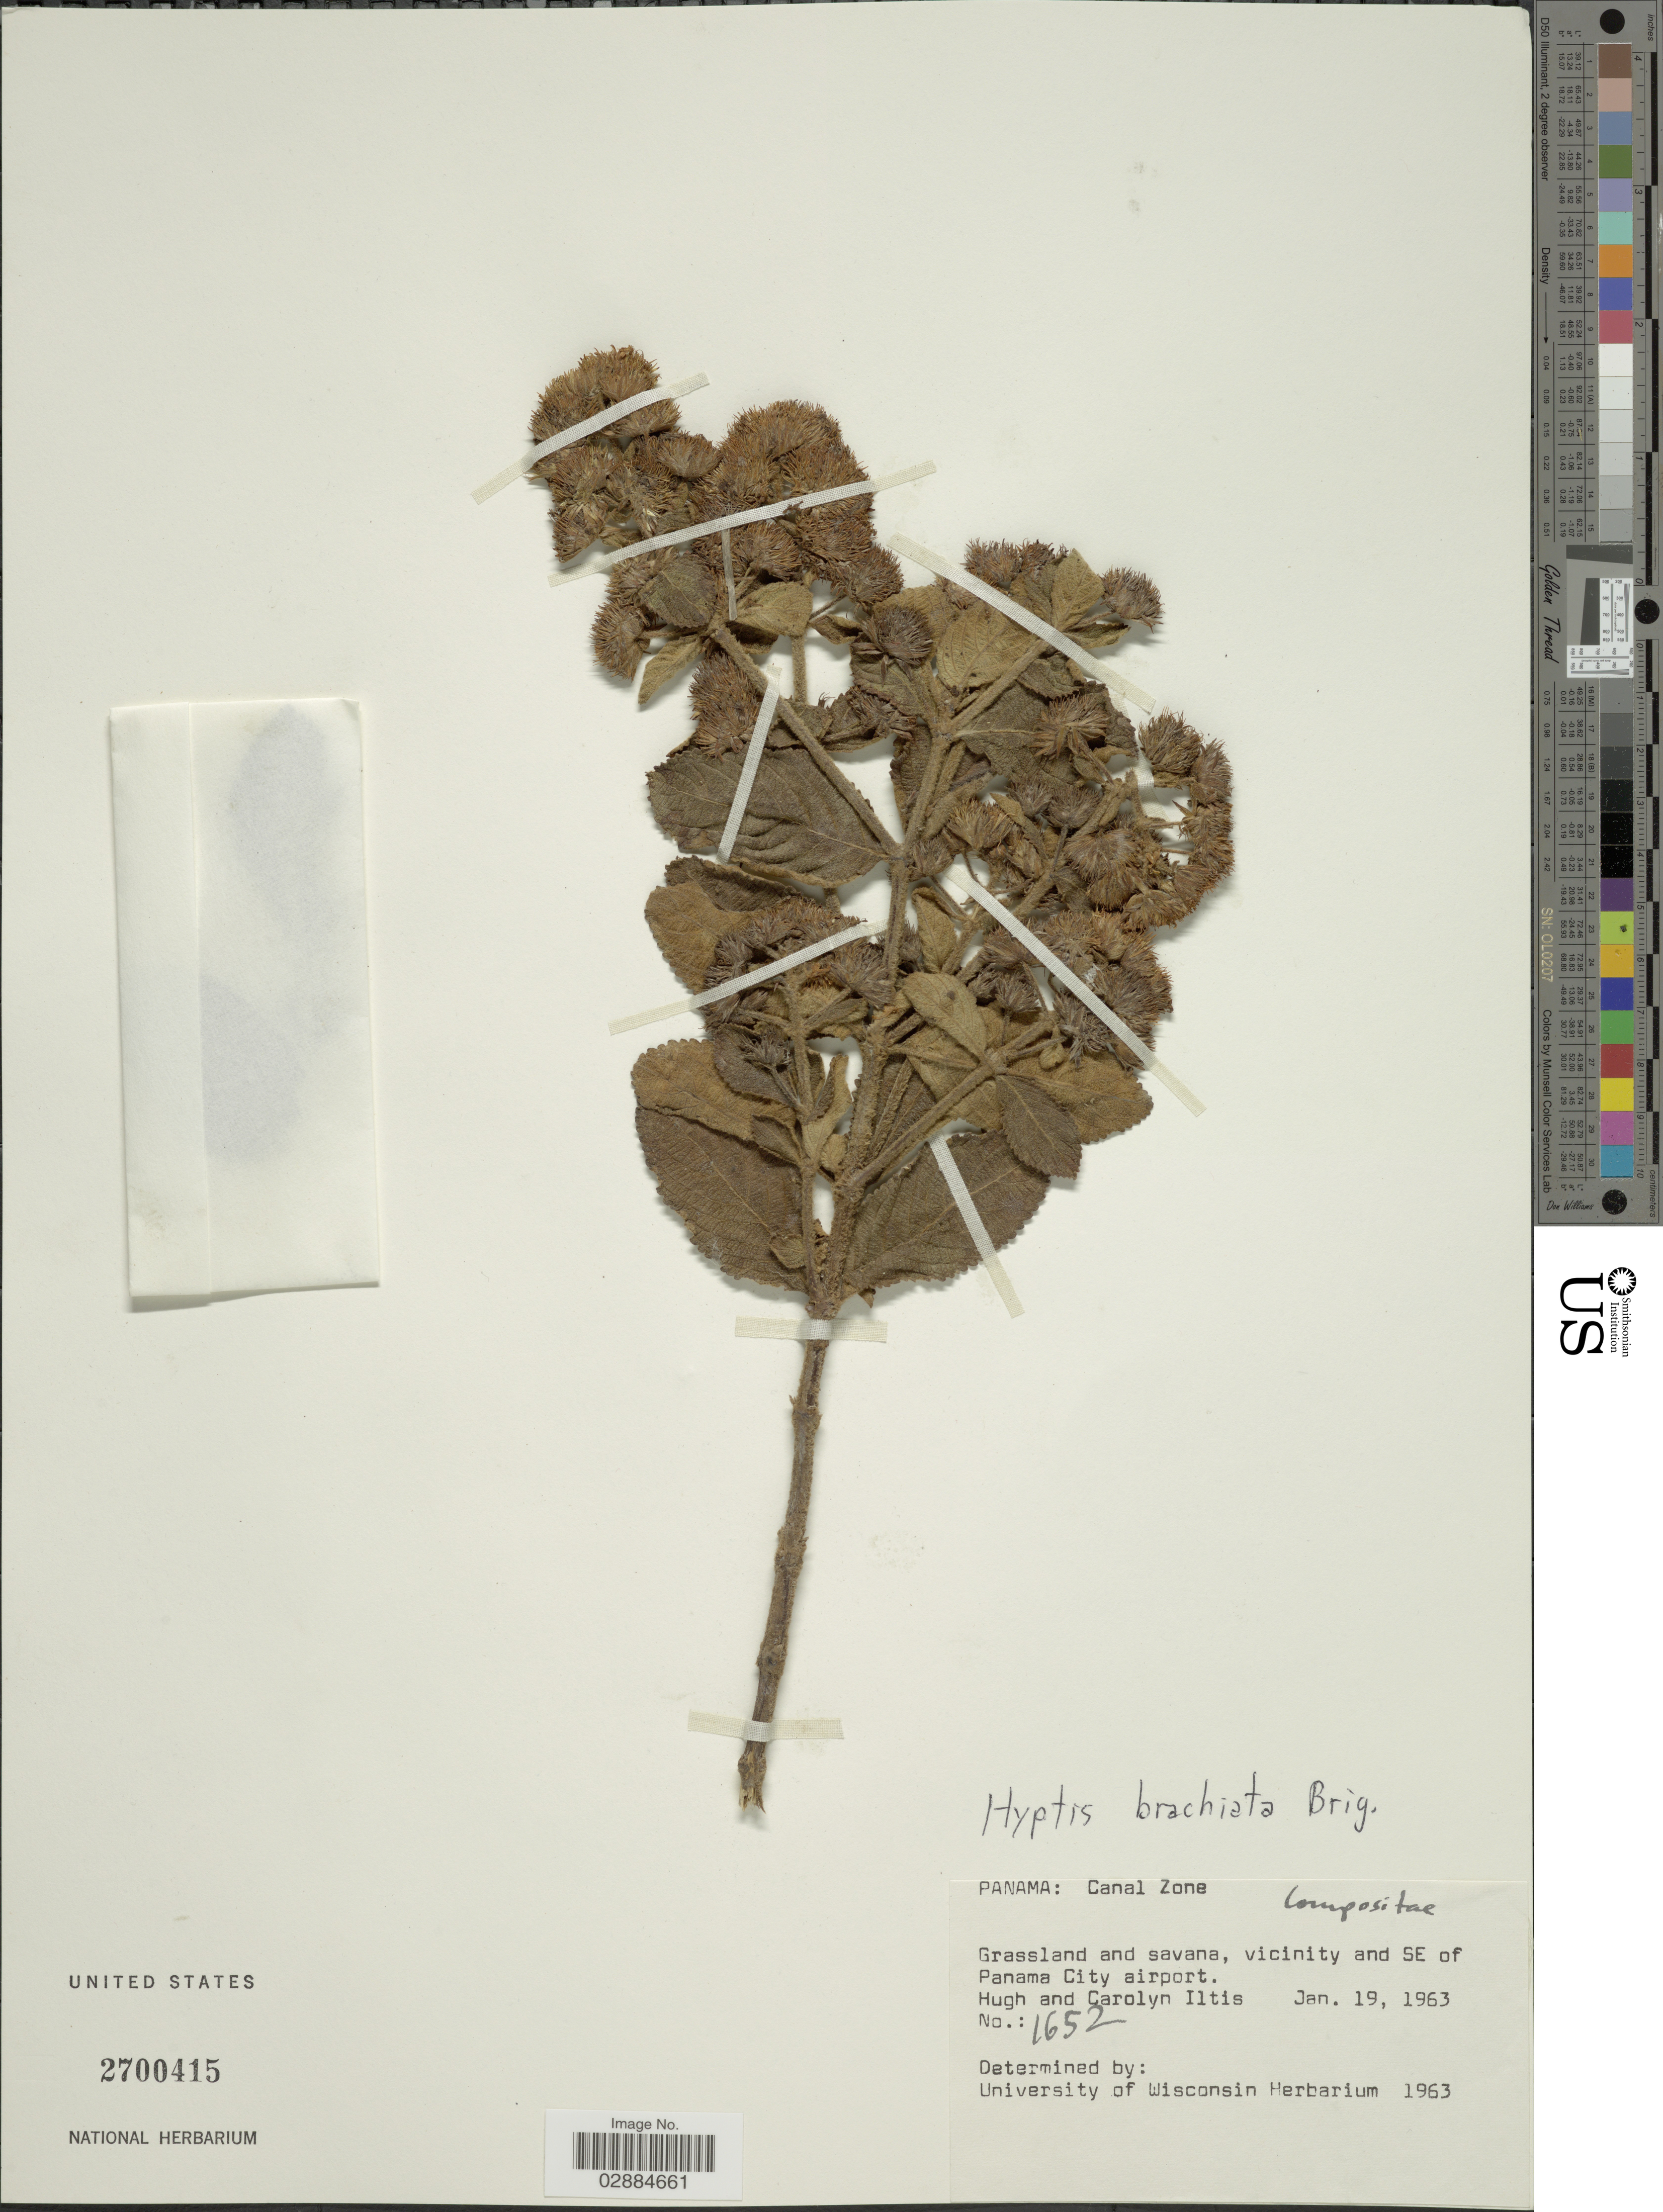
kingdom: Plantae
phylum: Tracheophyta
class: Magnoliopsida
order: Lamiales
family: Lamiaceae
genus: Hyptis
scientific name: Hyptis brachiata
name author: Briq.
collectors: H. Iltis & C. M Iltis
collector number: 1652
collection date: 1963-01-19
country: Panama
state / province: Colón / Panamá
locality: Canal Zone, Grassland and savana, vicinity and SE of Panama City airport.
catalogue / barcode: US 2700415